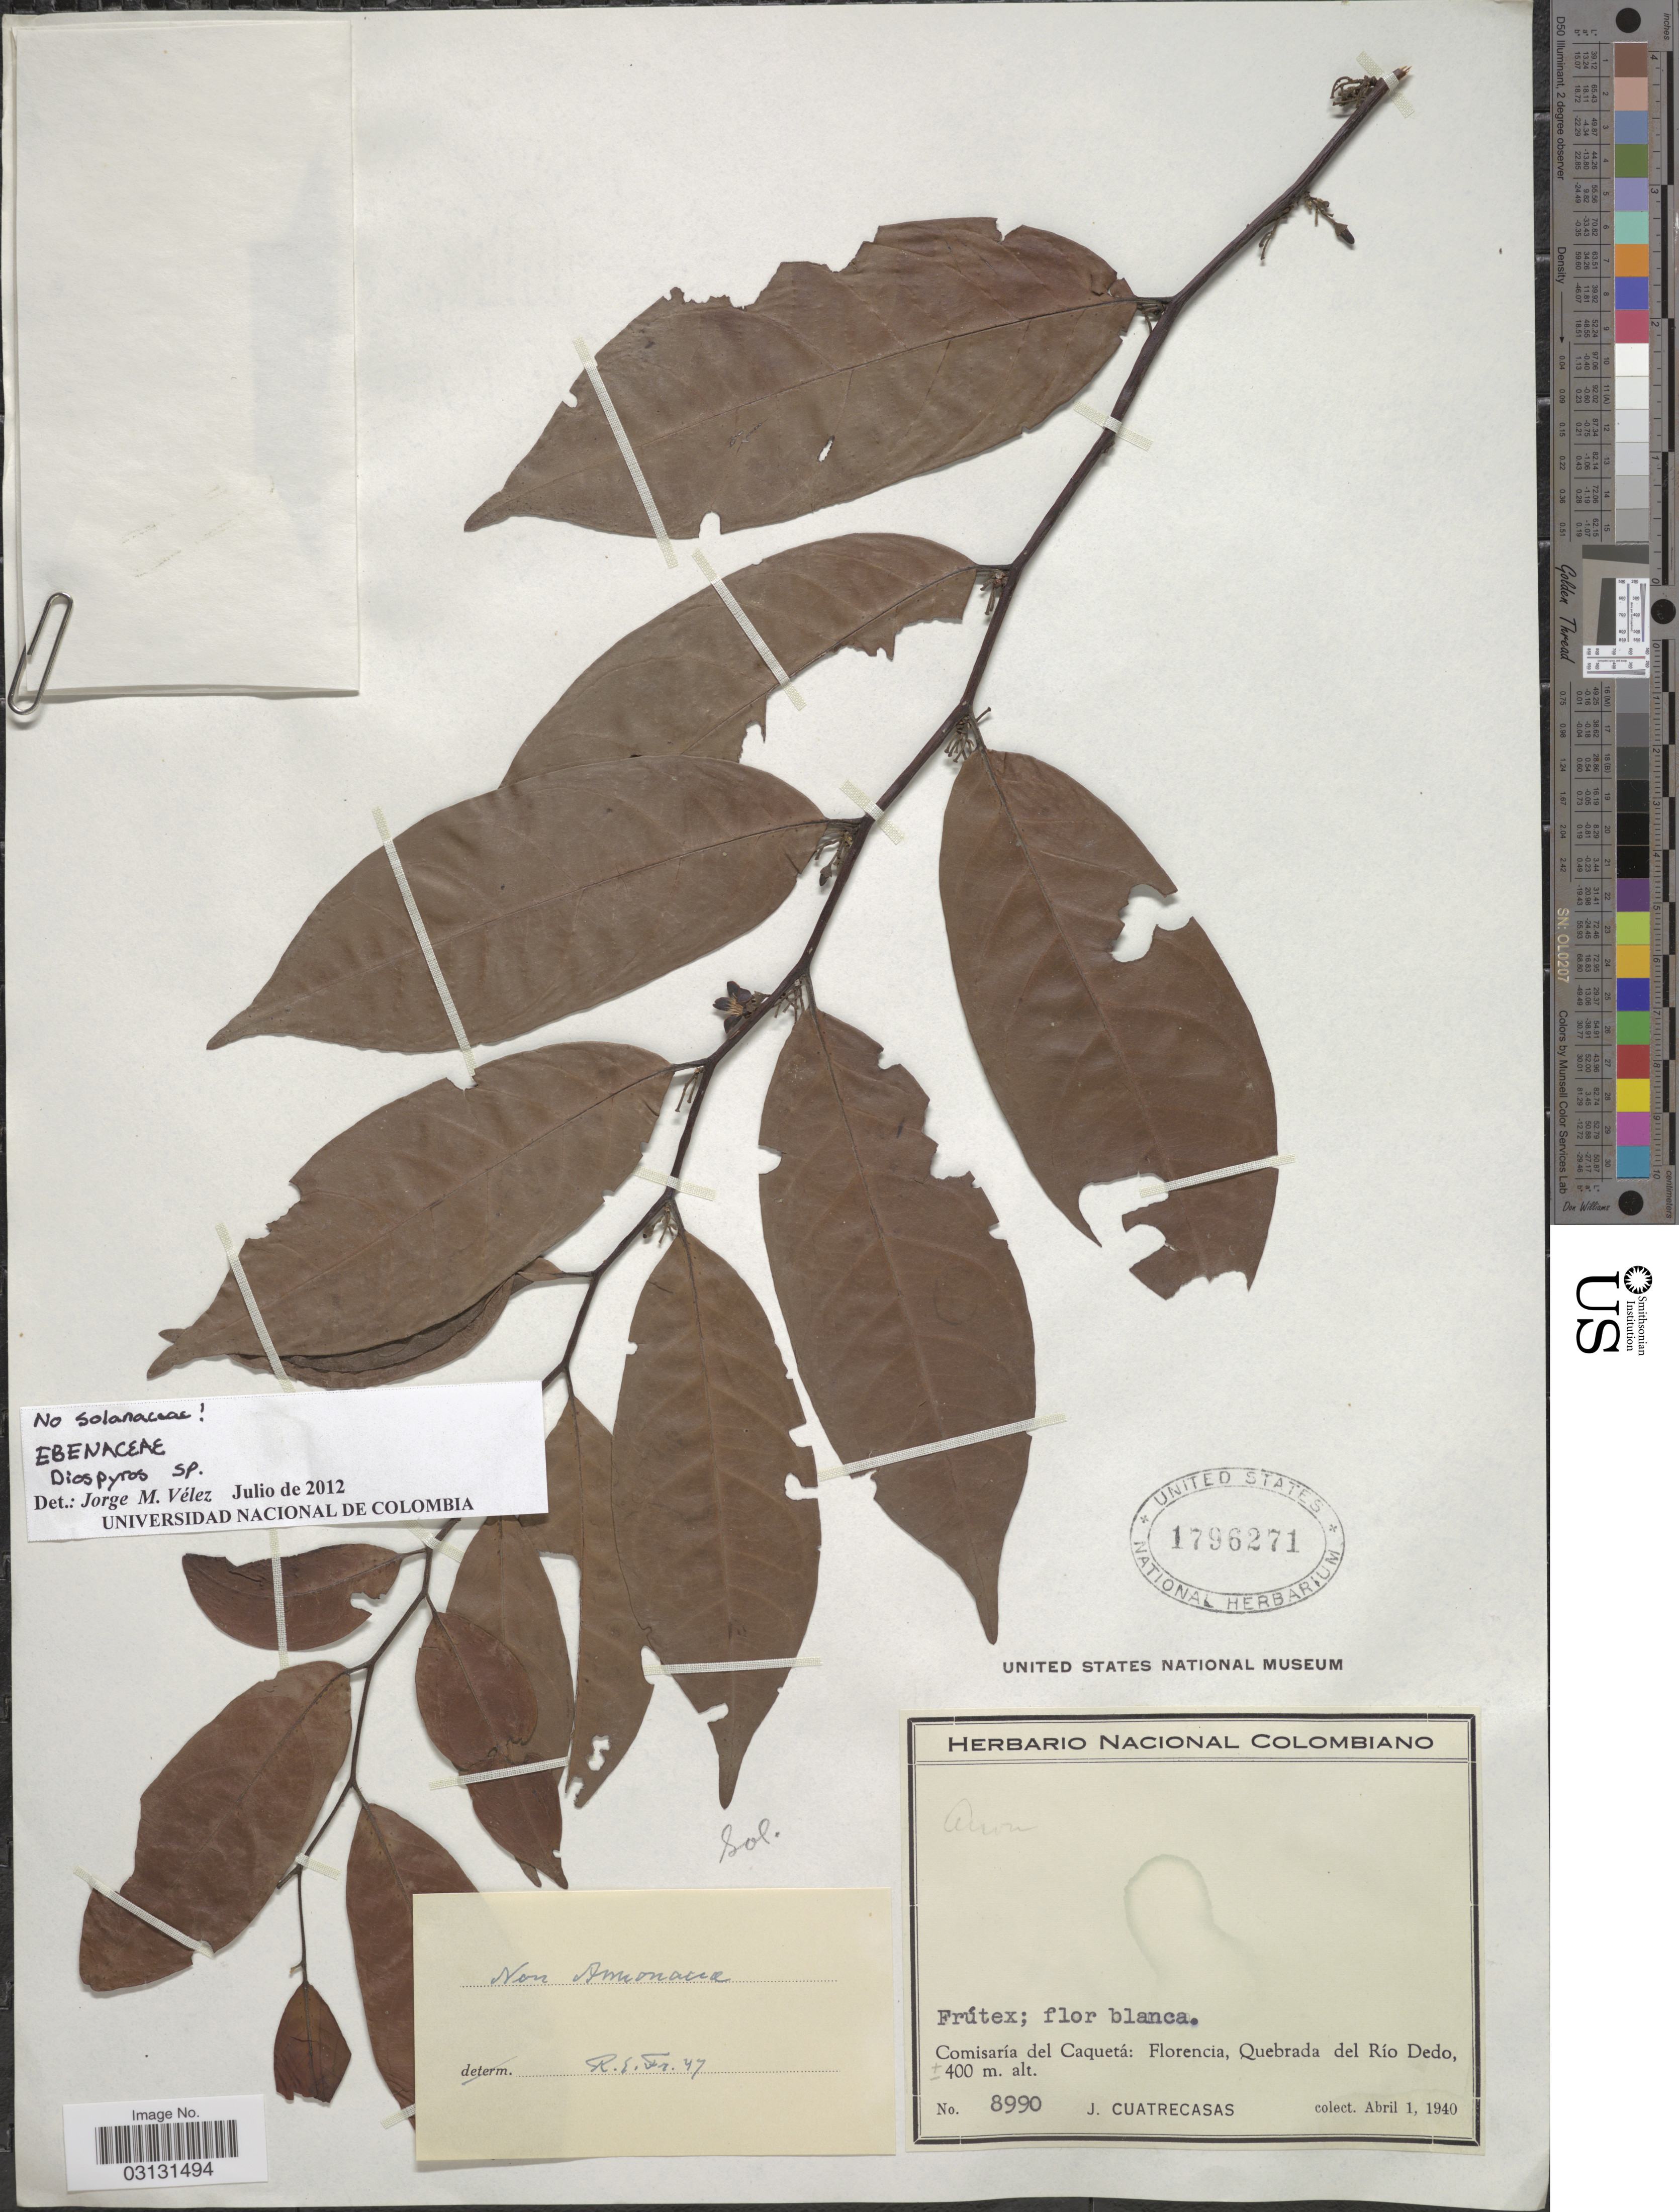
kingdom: Plantae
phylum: Tracheophyta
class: Magnoliopsida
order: Ericales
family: Ebenaceae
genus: Diospyros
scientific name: Diospyros sp.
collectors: J. Cuatrecasas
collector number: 8990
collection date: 1940-04-01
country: Colombia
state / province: Caquetá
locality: Comisaría del Caquetá: Florencia, Quebrada del Río Dedo.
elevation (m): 400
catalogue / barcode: US 1796271